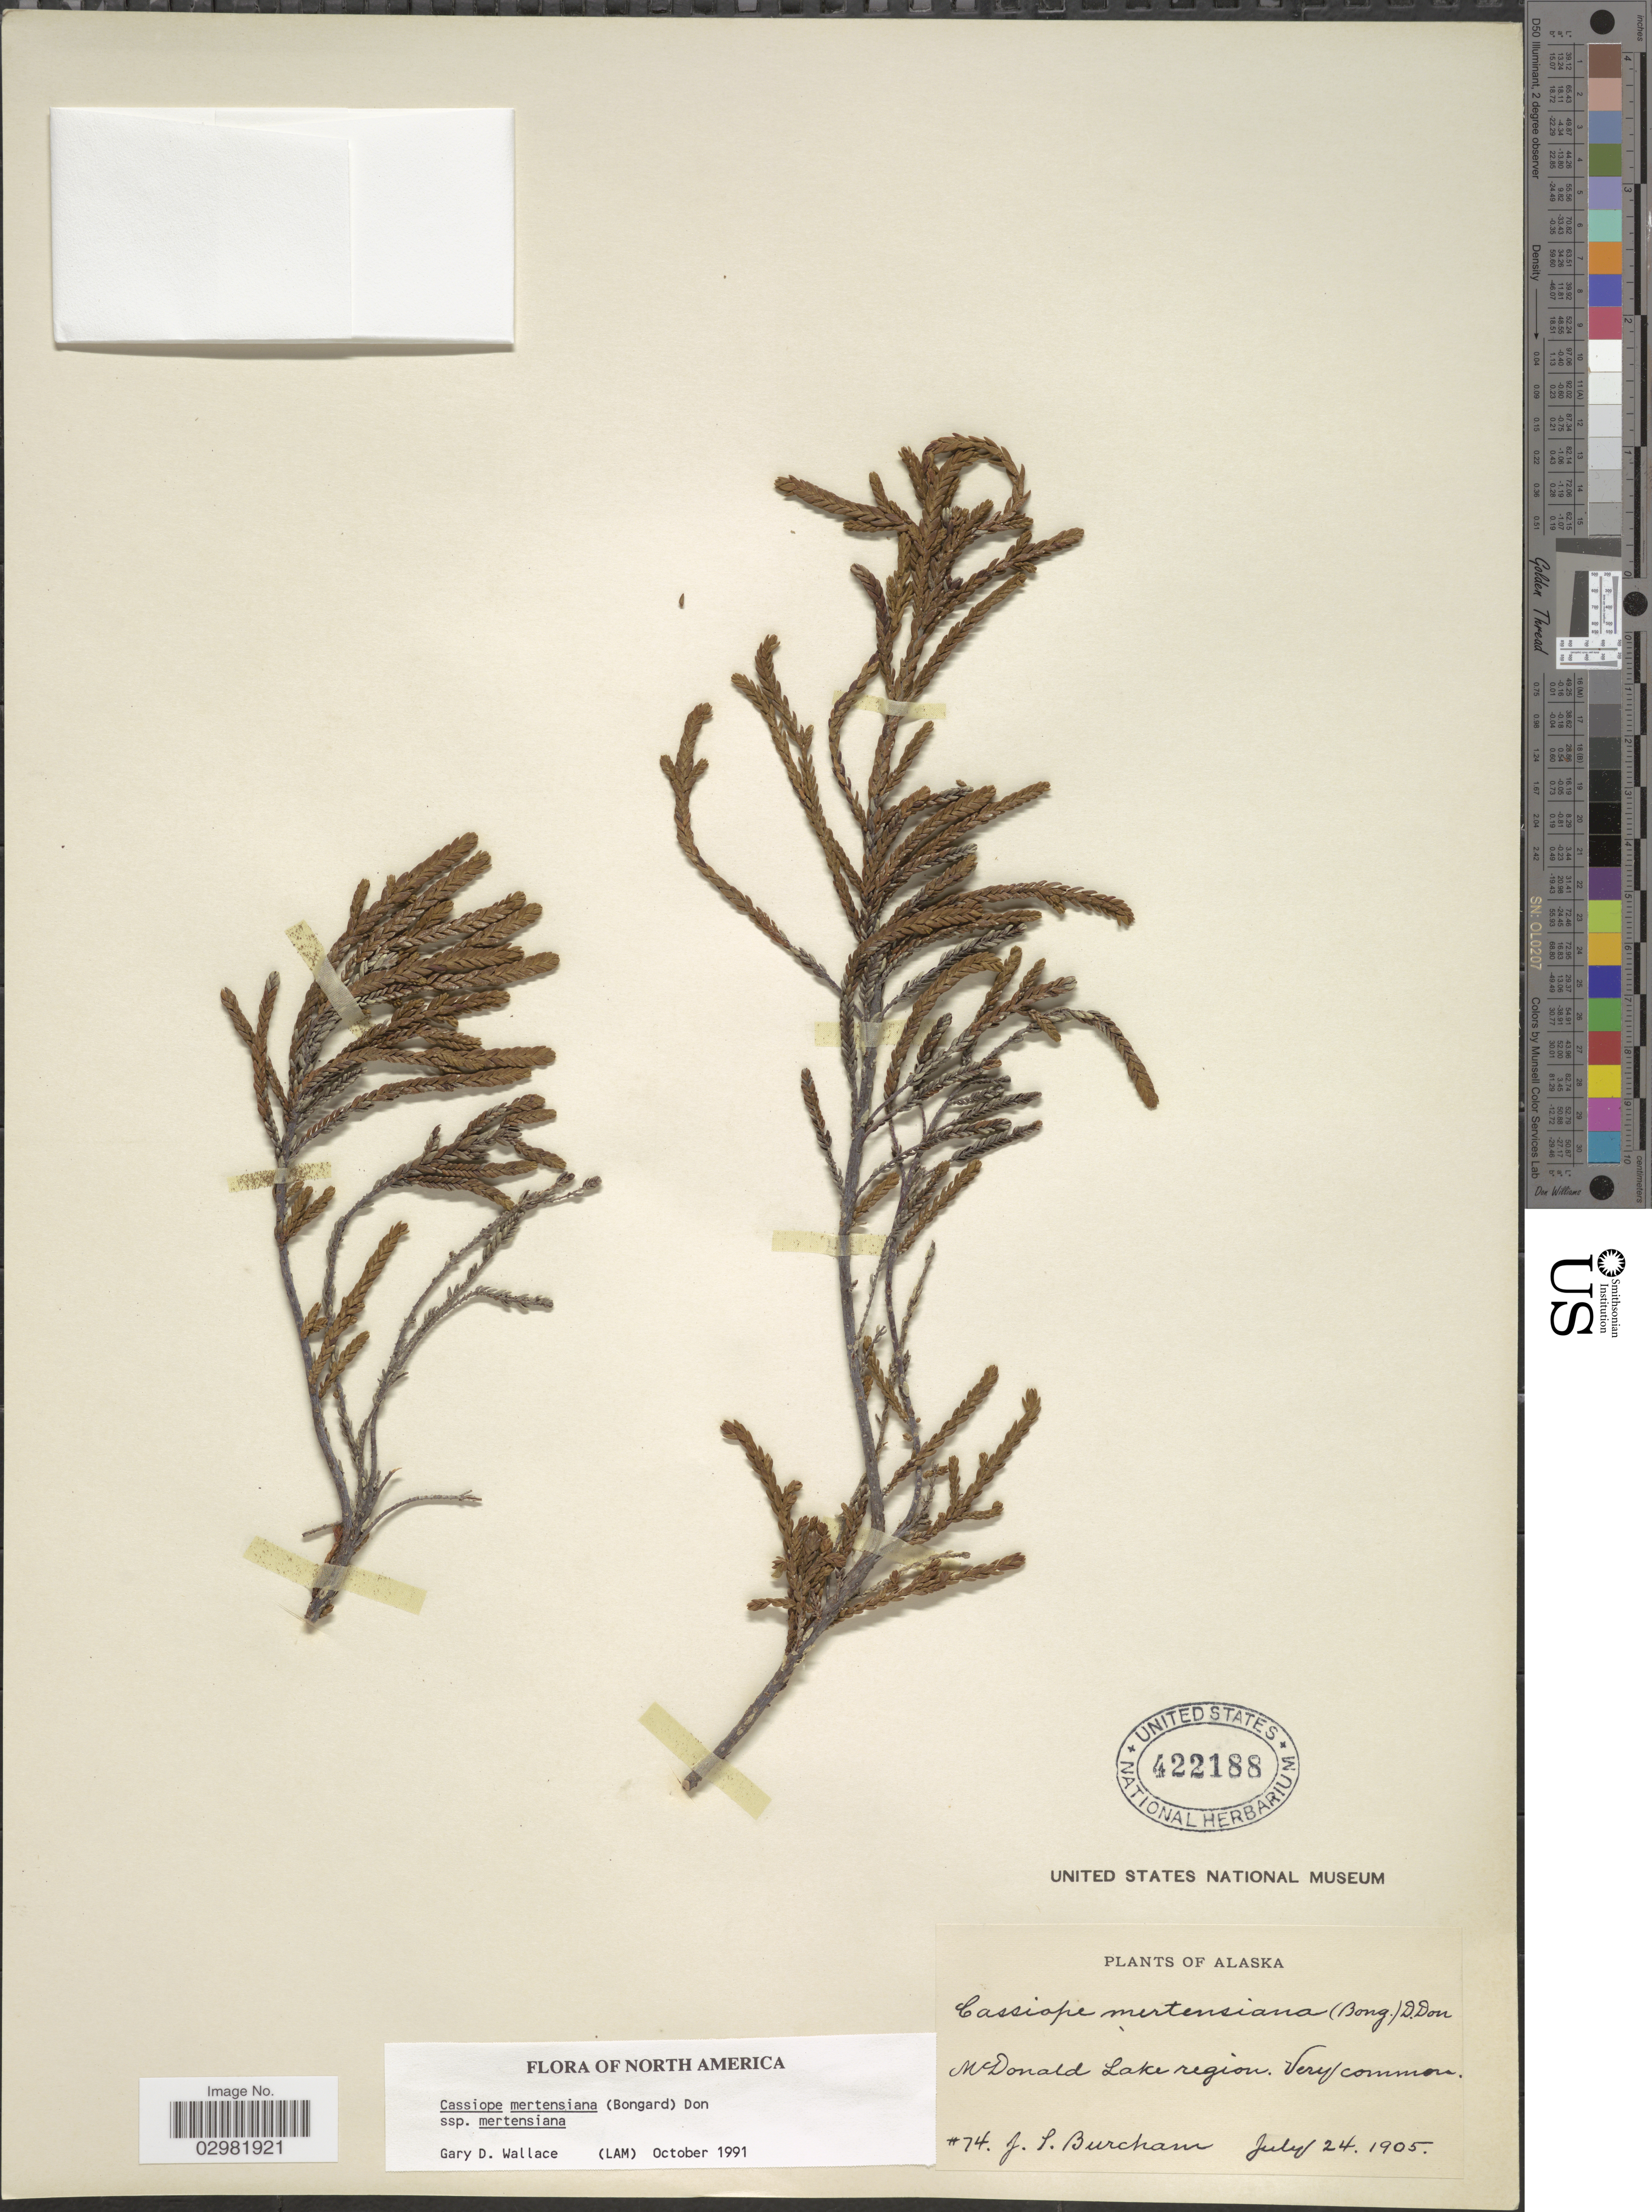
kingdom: Plantae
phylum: Tracheophyta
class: Magnoliopsida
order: Ericales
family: Ericaceae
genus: Cassiope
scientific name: Cassiope mertensiana subsp. mertensiana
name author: (Bong.) G. Don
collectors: J. Burcham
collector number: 74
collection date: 1905-07-24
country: United States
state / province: Alaska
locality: McDonald Lake region.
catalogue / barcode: US 422188